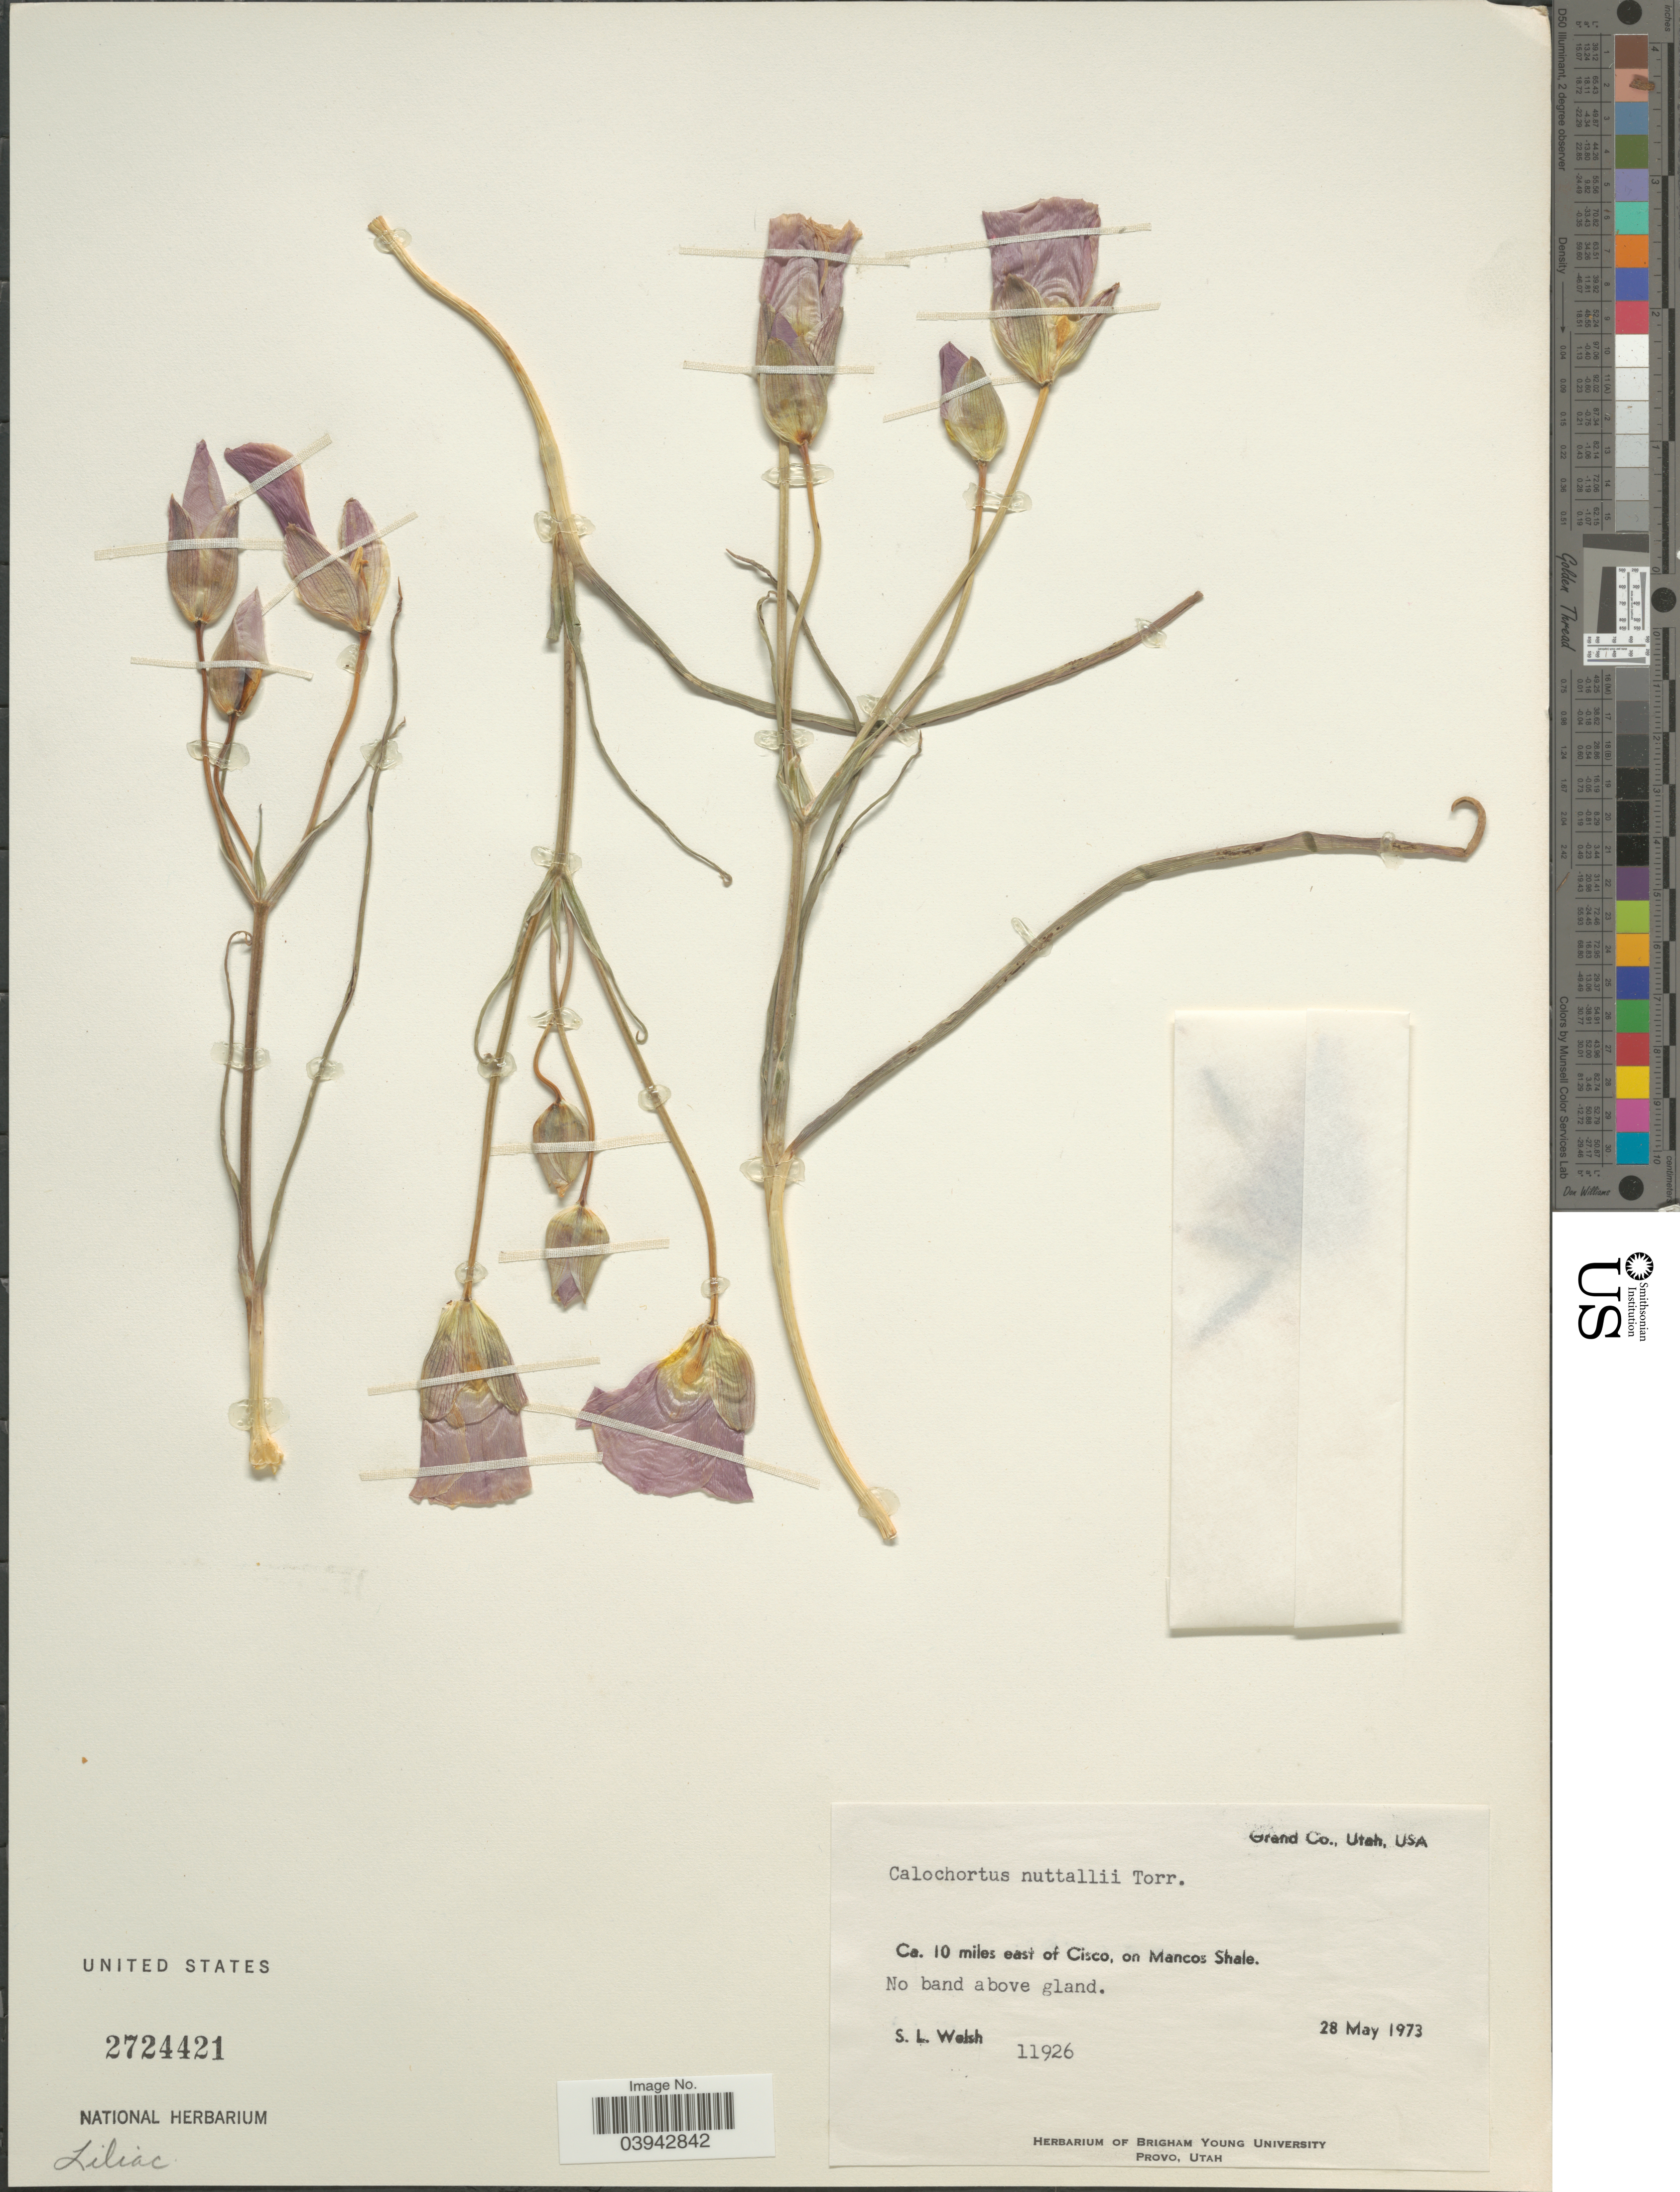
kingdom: Plantae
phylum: Tracheophyta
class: Liliopsida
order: Liliales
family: Liliaceae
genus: Calochortus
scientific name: Calochortus nuttallii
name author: Torr.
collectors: S. Welsh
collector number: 11926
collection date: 1973-05-28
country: United States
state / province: Utah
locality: Grand Co. Ca. 10 miles east of Cisco, on Mancos Shale.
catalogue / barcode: US 2724421